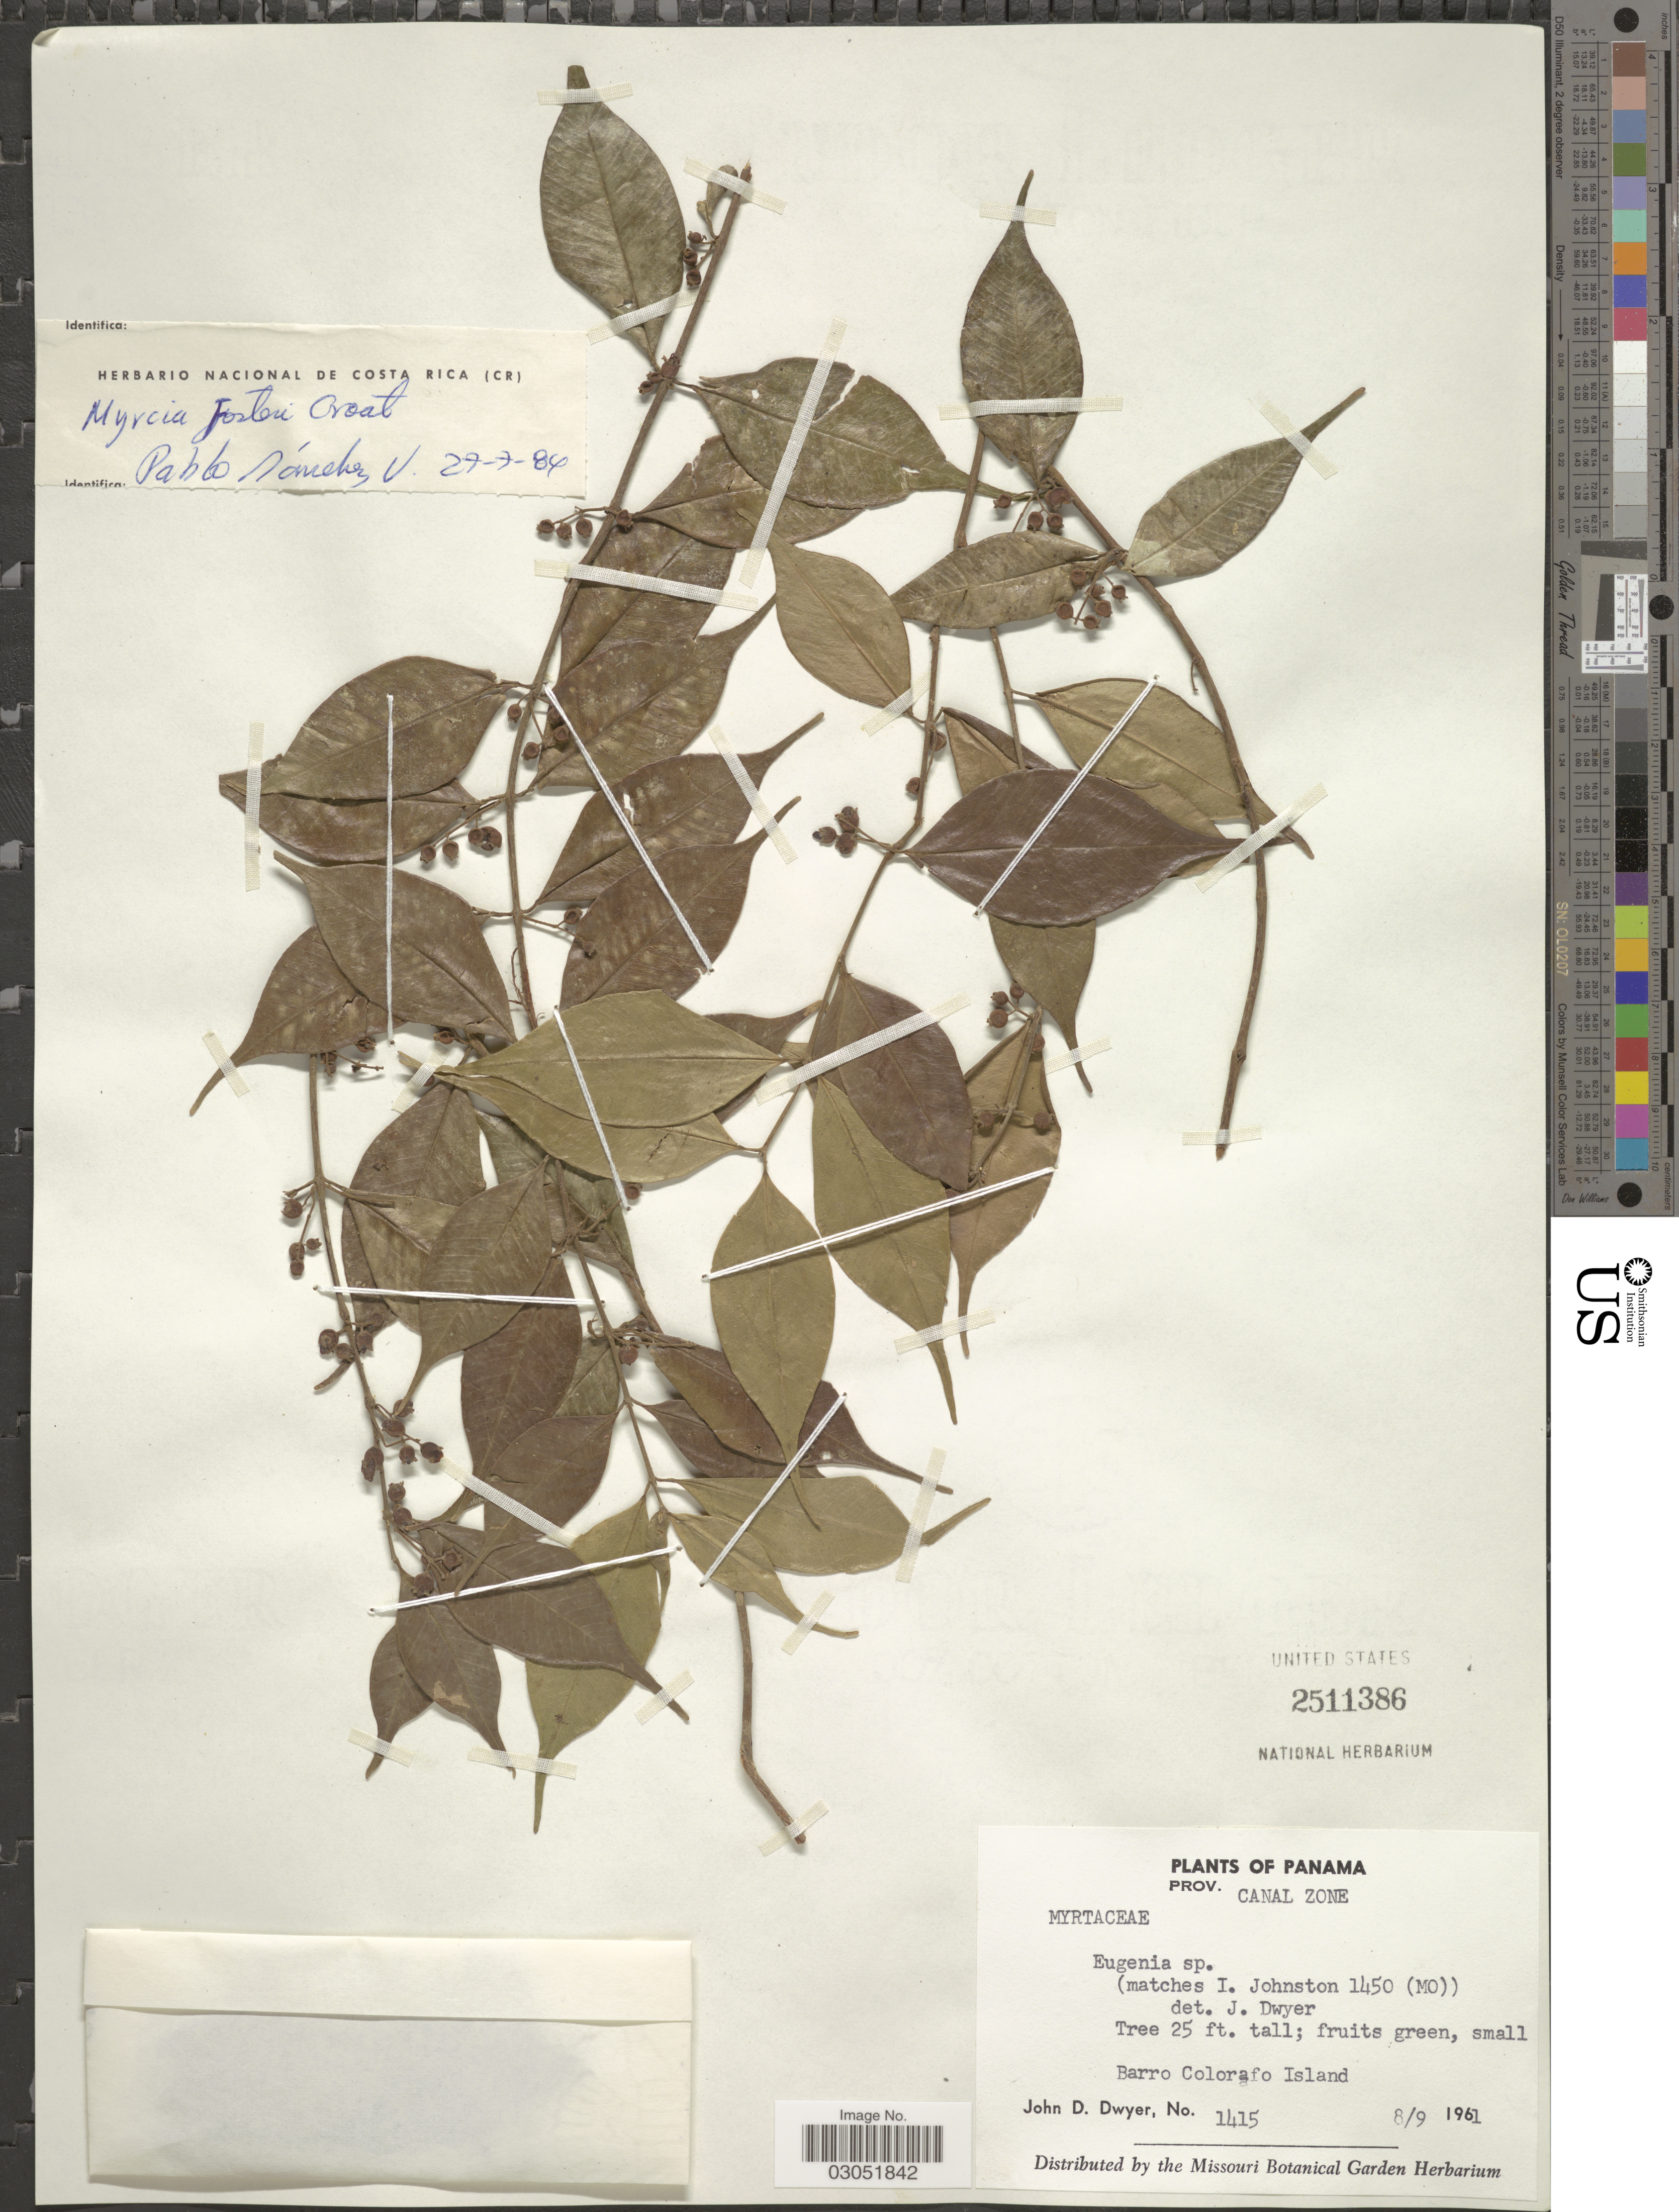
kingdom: Plantae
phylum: Tracheophyta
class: Magnoliopsida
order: Myrtales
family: Myrtaceae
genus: Myrcia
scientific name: Myrcia fosteri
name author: Croat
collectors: J. D. Dwyer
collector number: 1415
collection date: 1961-09-08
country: Panama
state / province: Colón / Panamá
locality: Canal Zone. Barro Colorafo Island.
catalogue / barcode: US 2511386